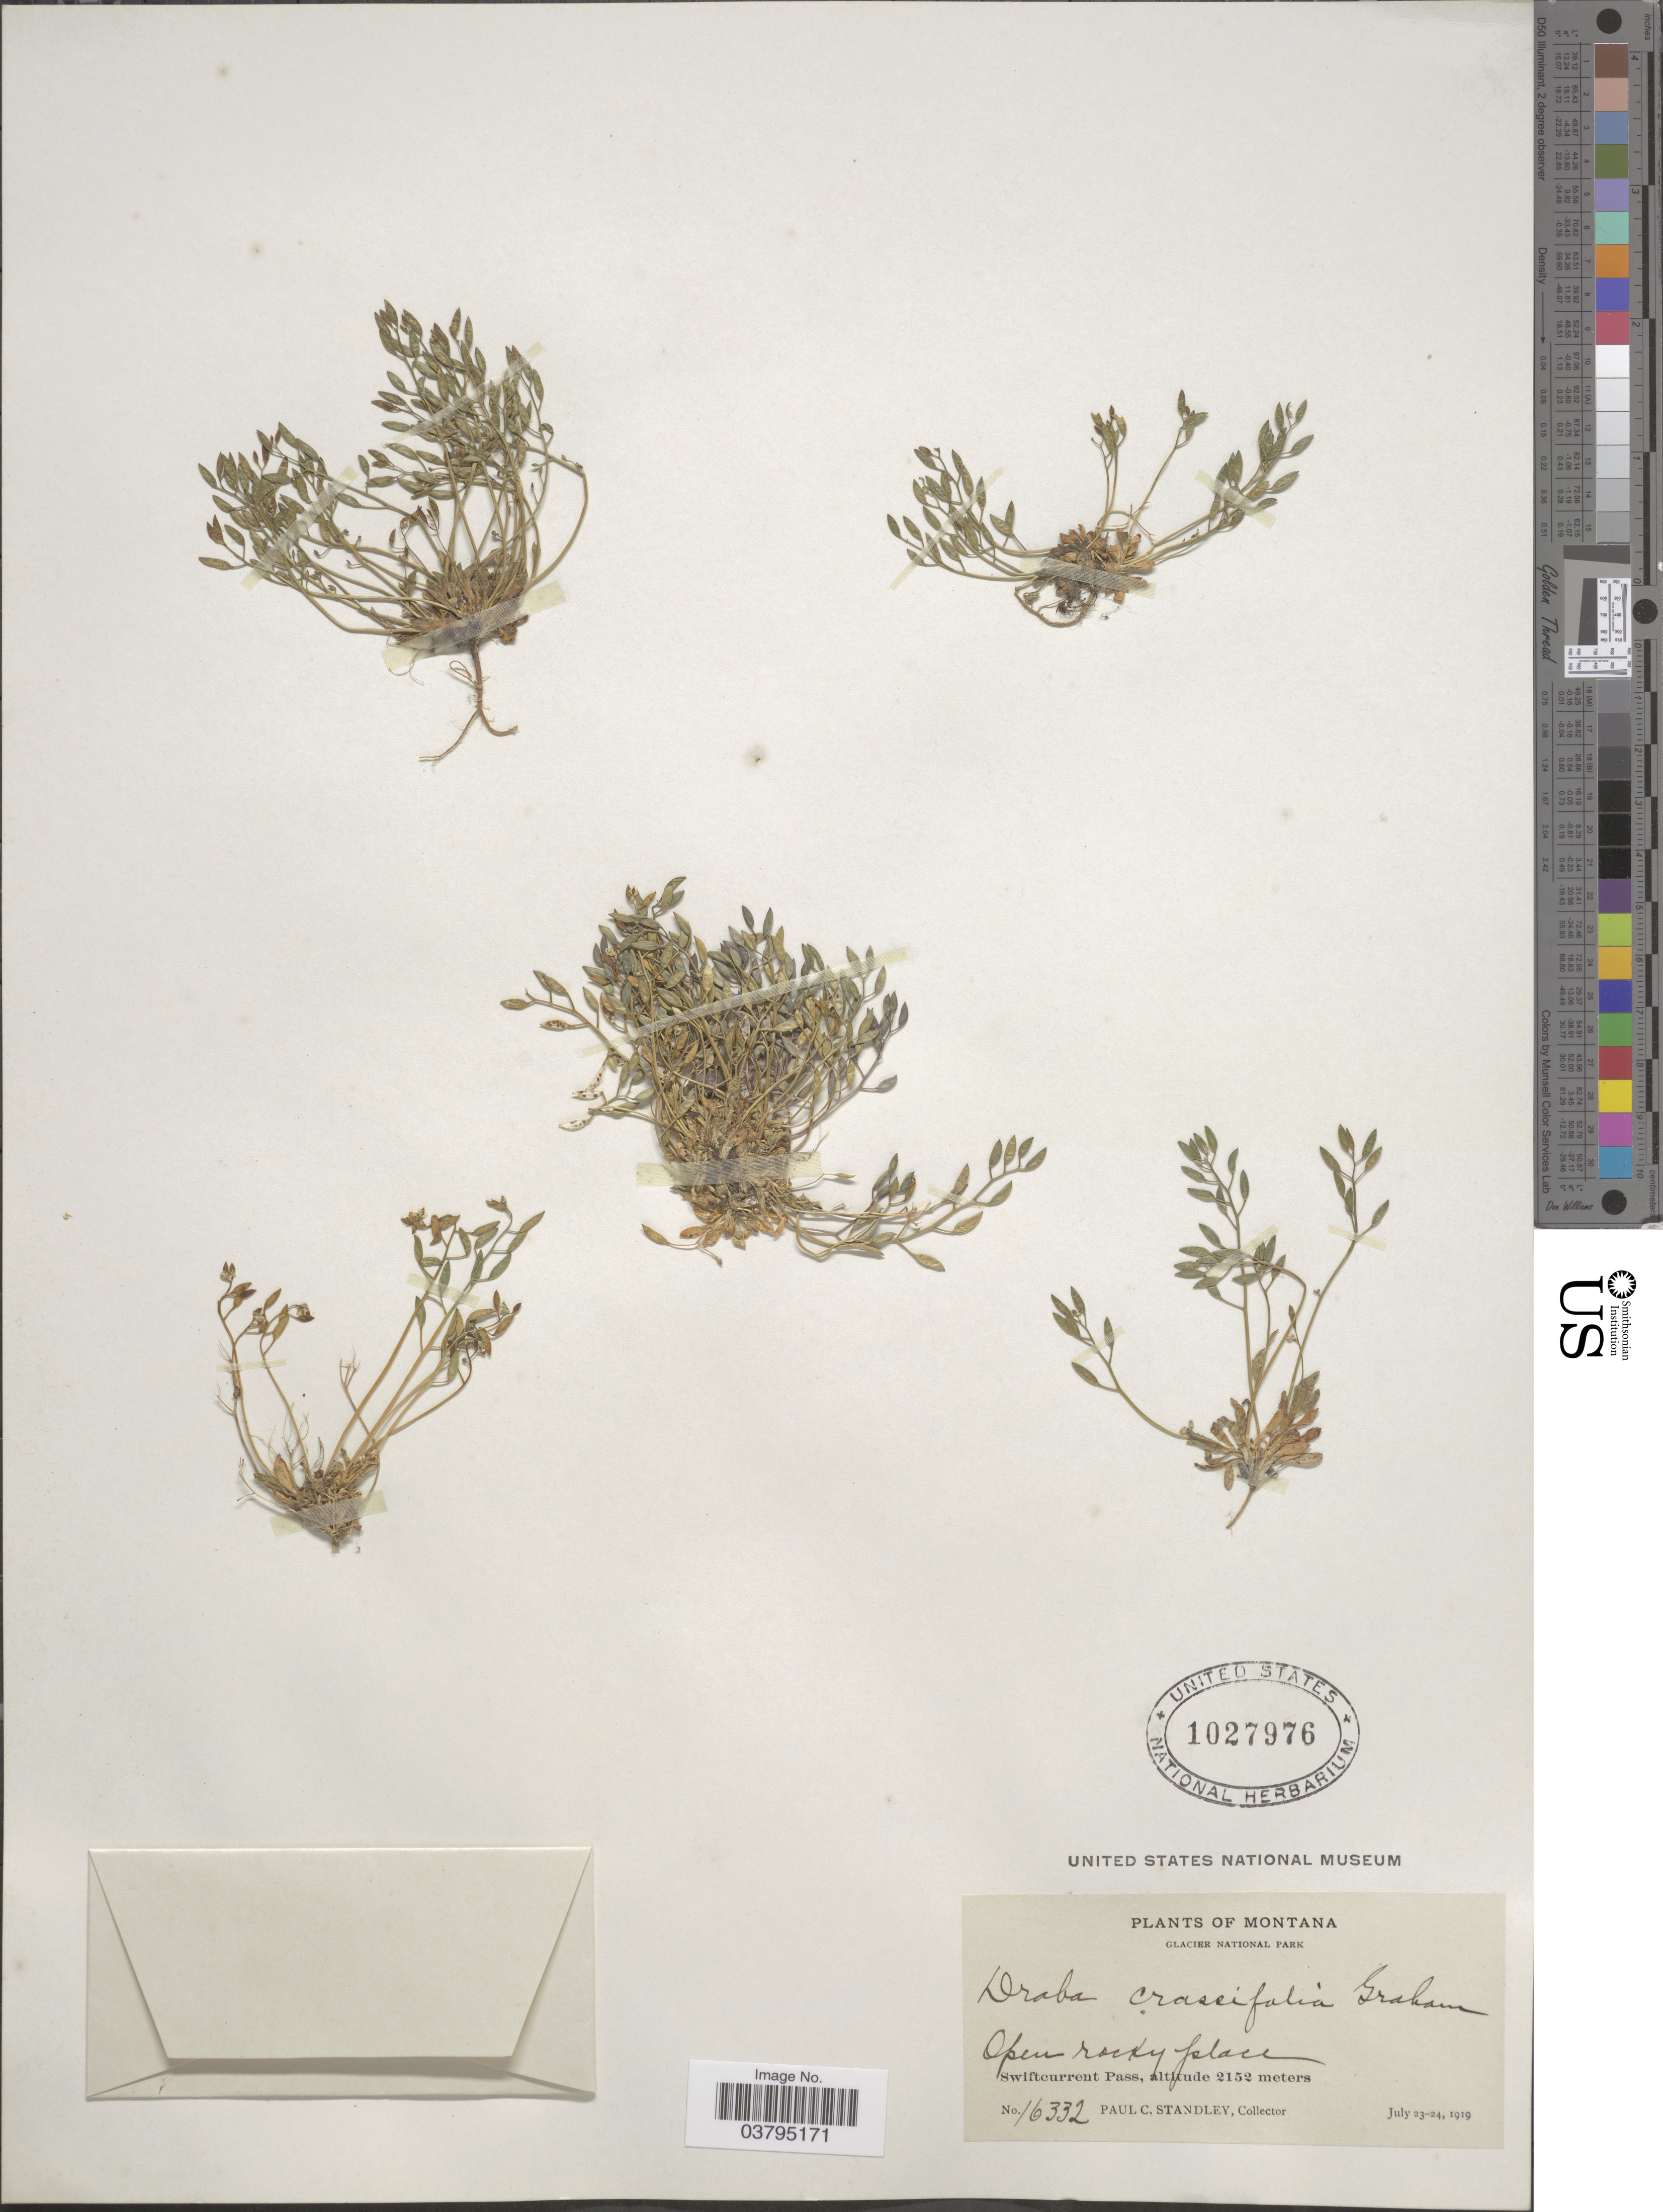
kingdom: Plantae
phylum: Tracheophyta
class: Magnoliopsida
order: Brassicales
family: Brassicaceae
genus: Draba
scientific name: Draba crassifolia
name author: Graham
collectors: P. C. Standley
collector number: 16332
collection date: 1919-07-23/1919-07-24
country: United States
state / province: Montana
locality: Glacier National Park. Swiftcurrent Pass.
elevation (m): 2152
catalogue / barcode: US 1027976